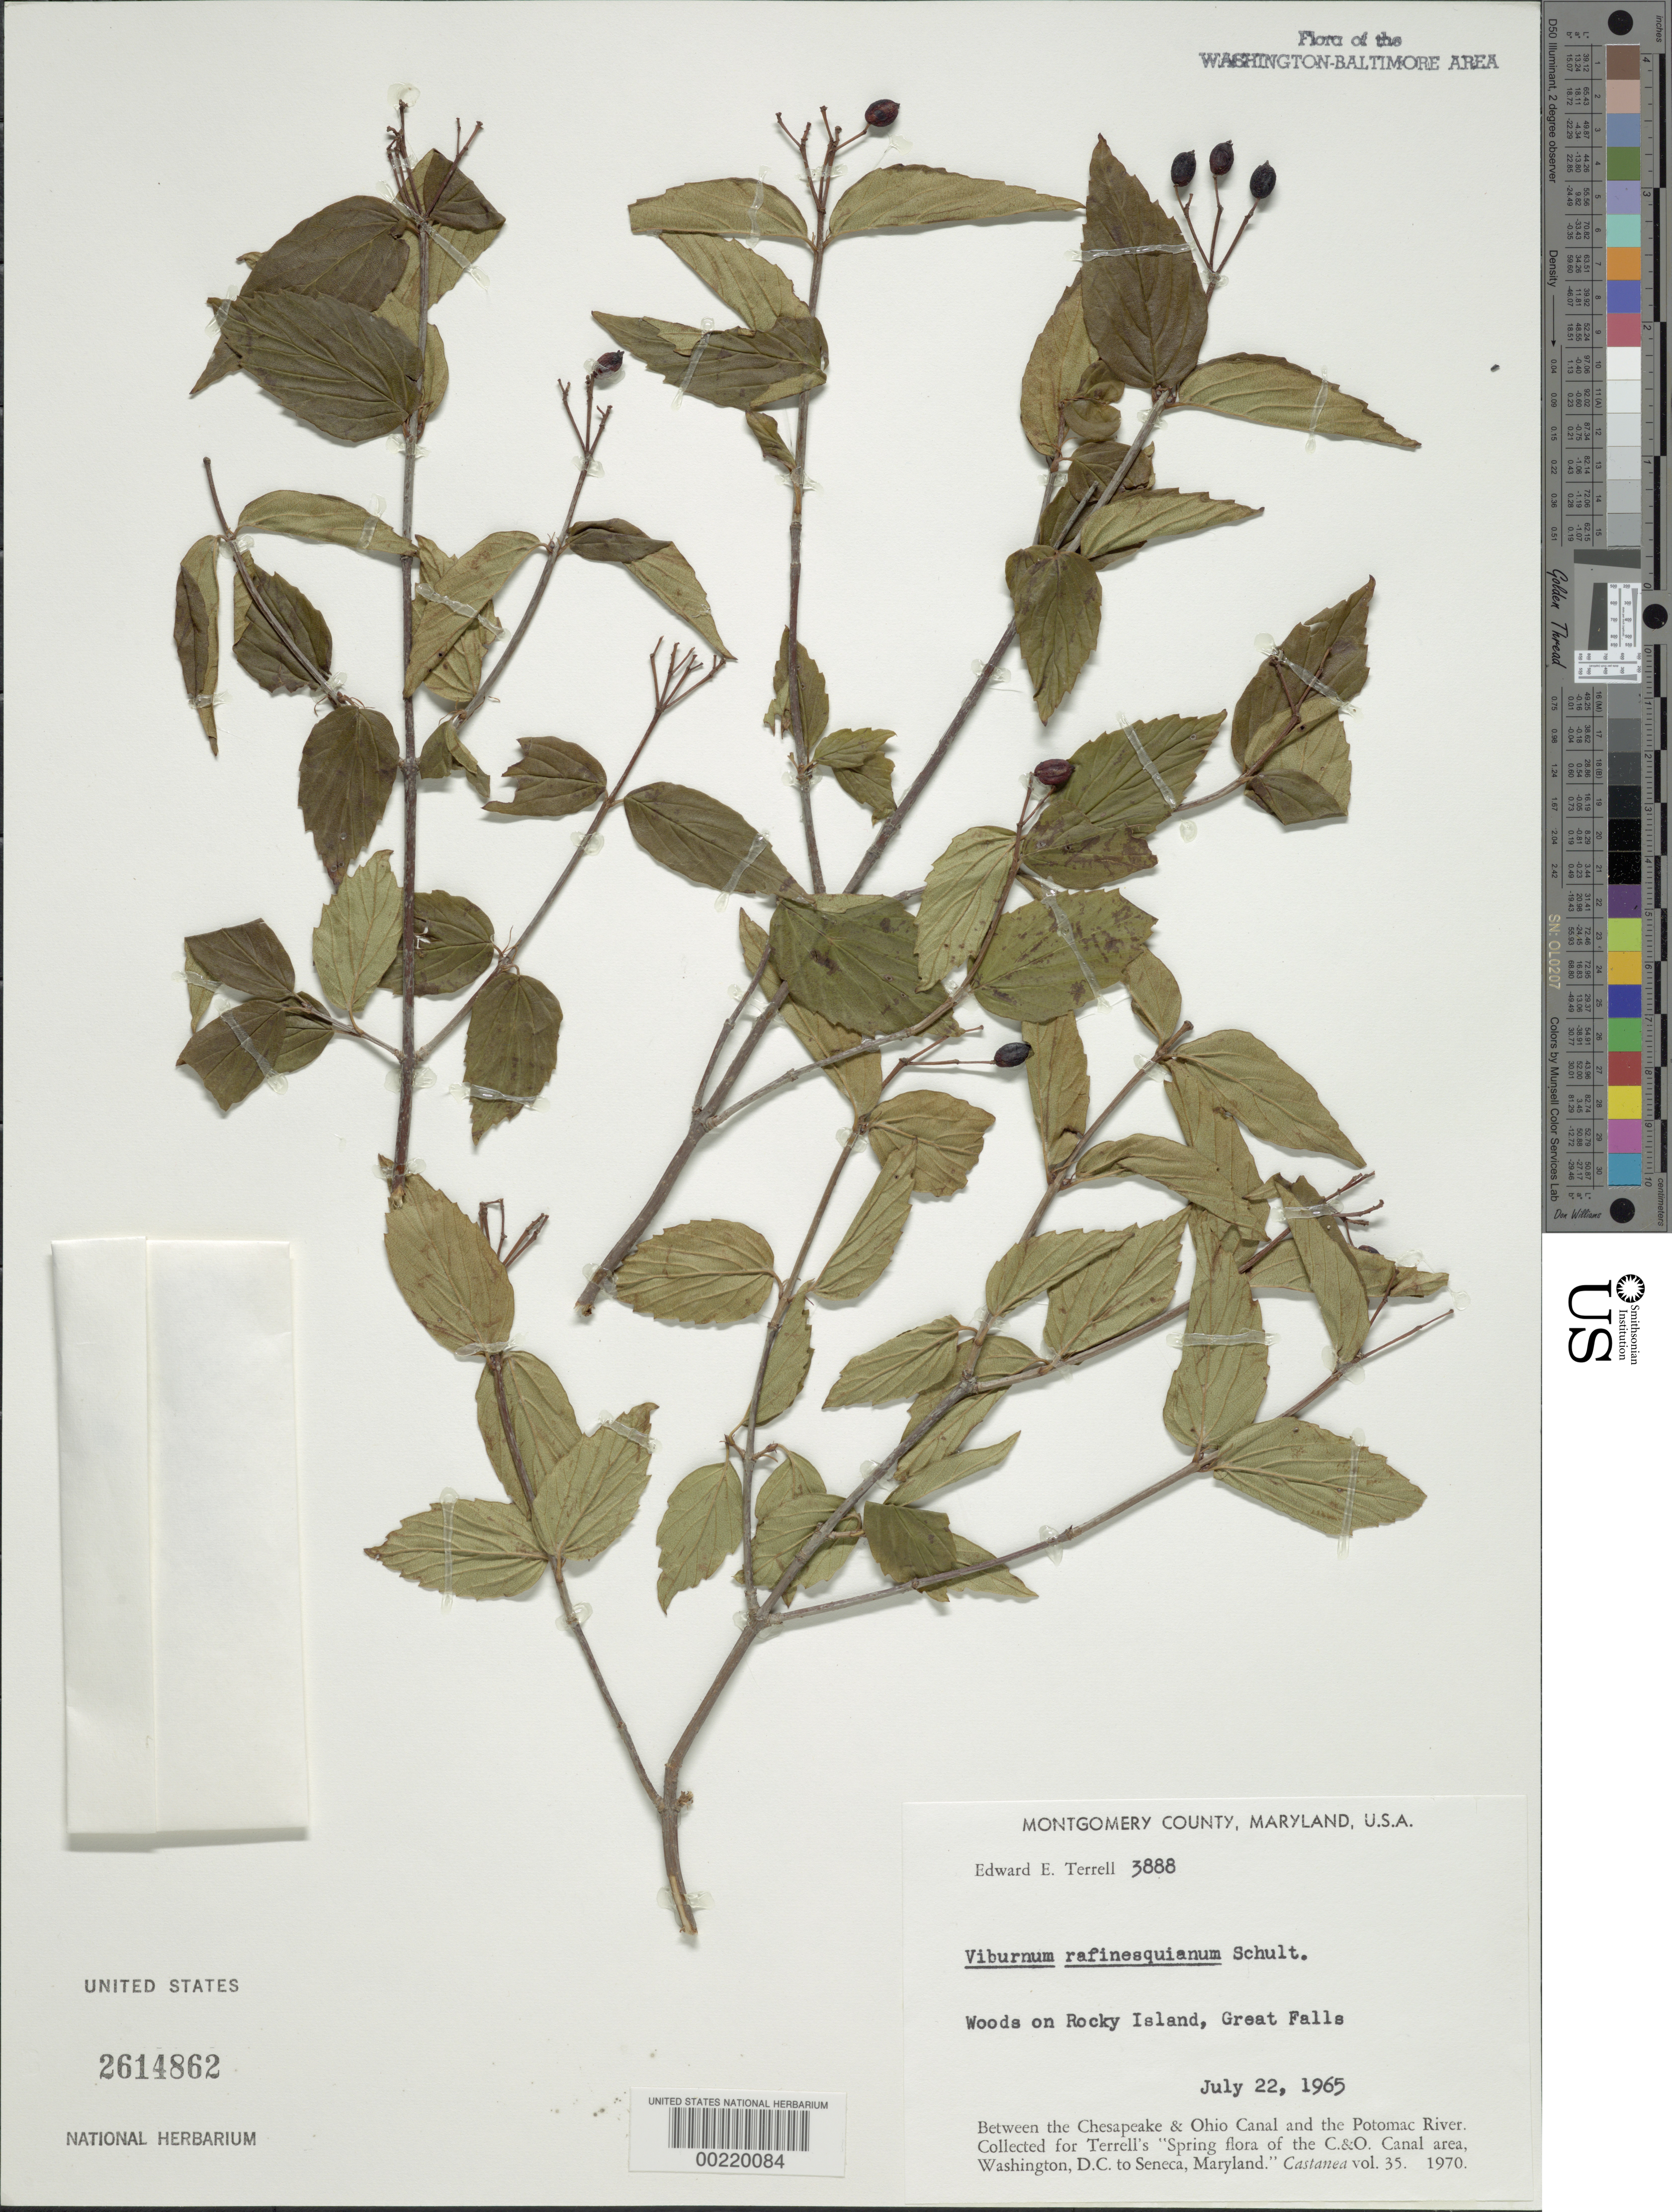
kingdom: Plantae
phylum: Tracheophyta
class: Magnoliopsida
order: Dipsacales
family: Viburnaceae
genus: Viburnum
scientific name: Viburnum rafinesqueanum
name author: Schult.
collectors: E. E. Terrell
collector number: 3888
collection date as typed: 22 Jul 1965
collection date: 1965-07-22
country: United States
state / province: Maryland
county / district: Montgomery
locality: Rocky Island, Great Falls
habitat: Woods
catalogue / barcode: US 2614862